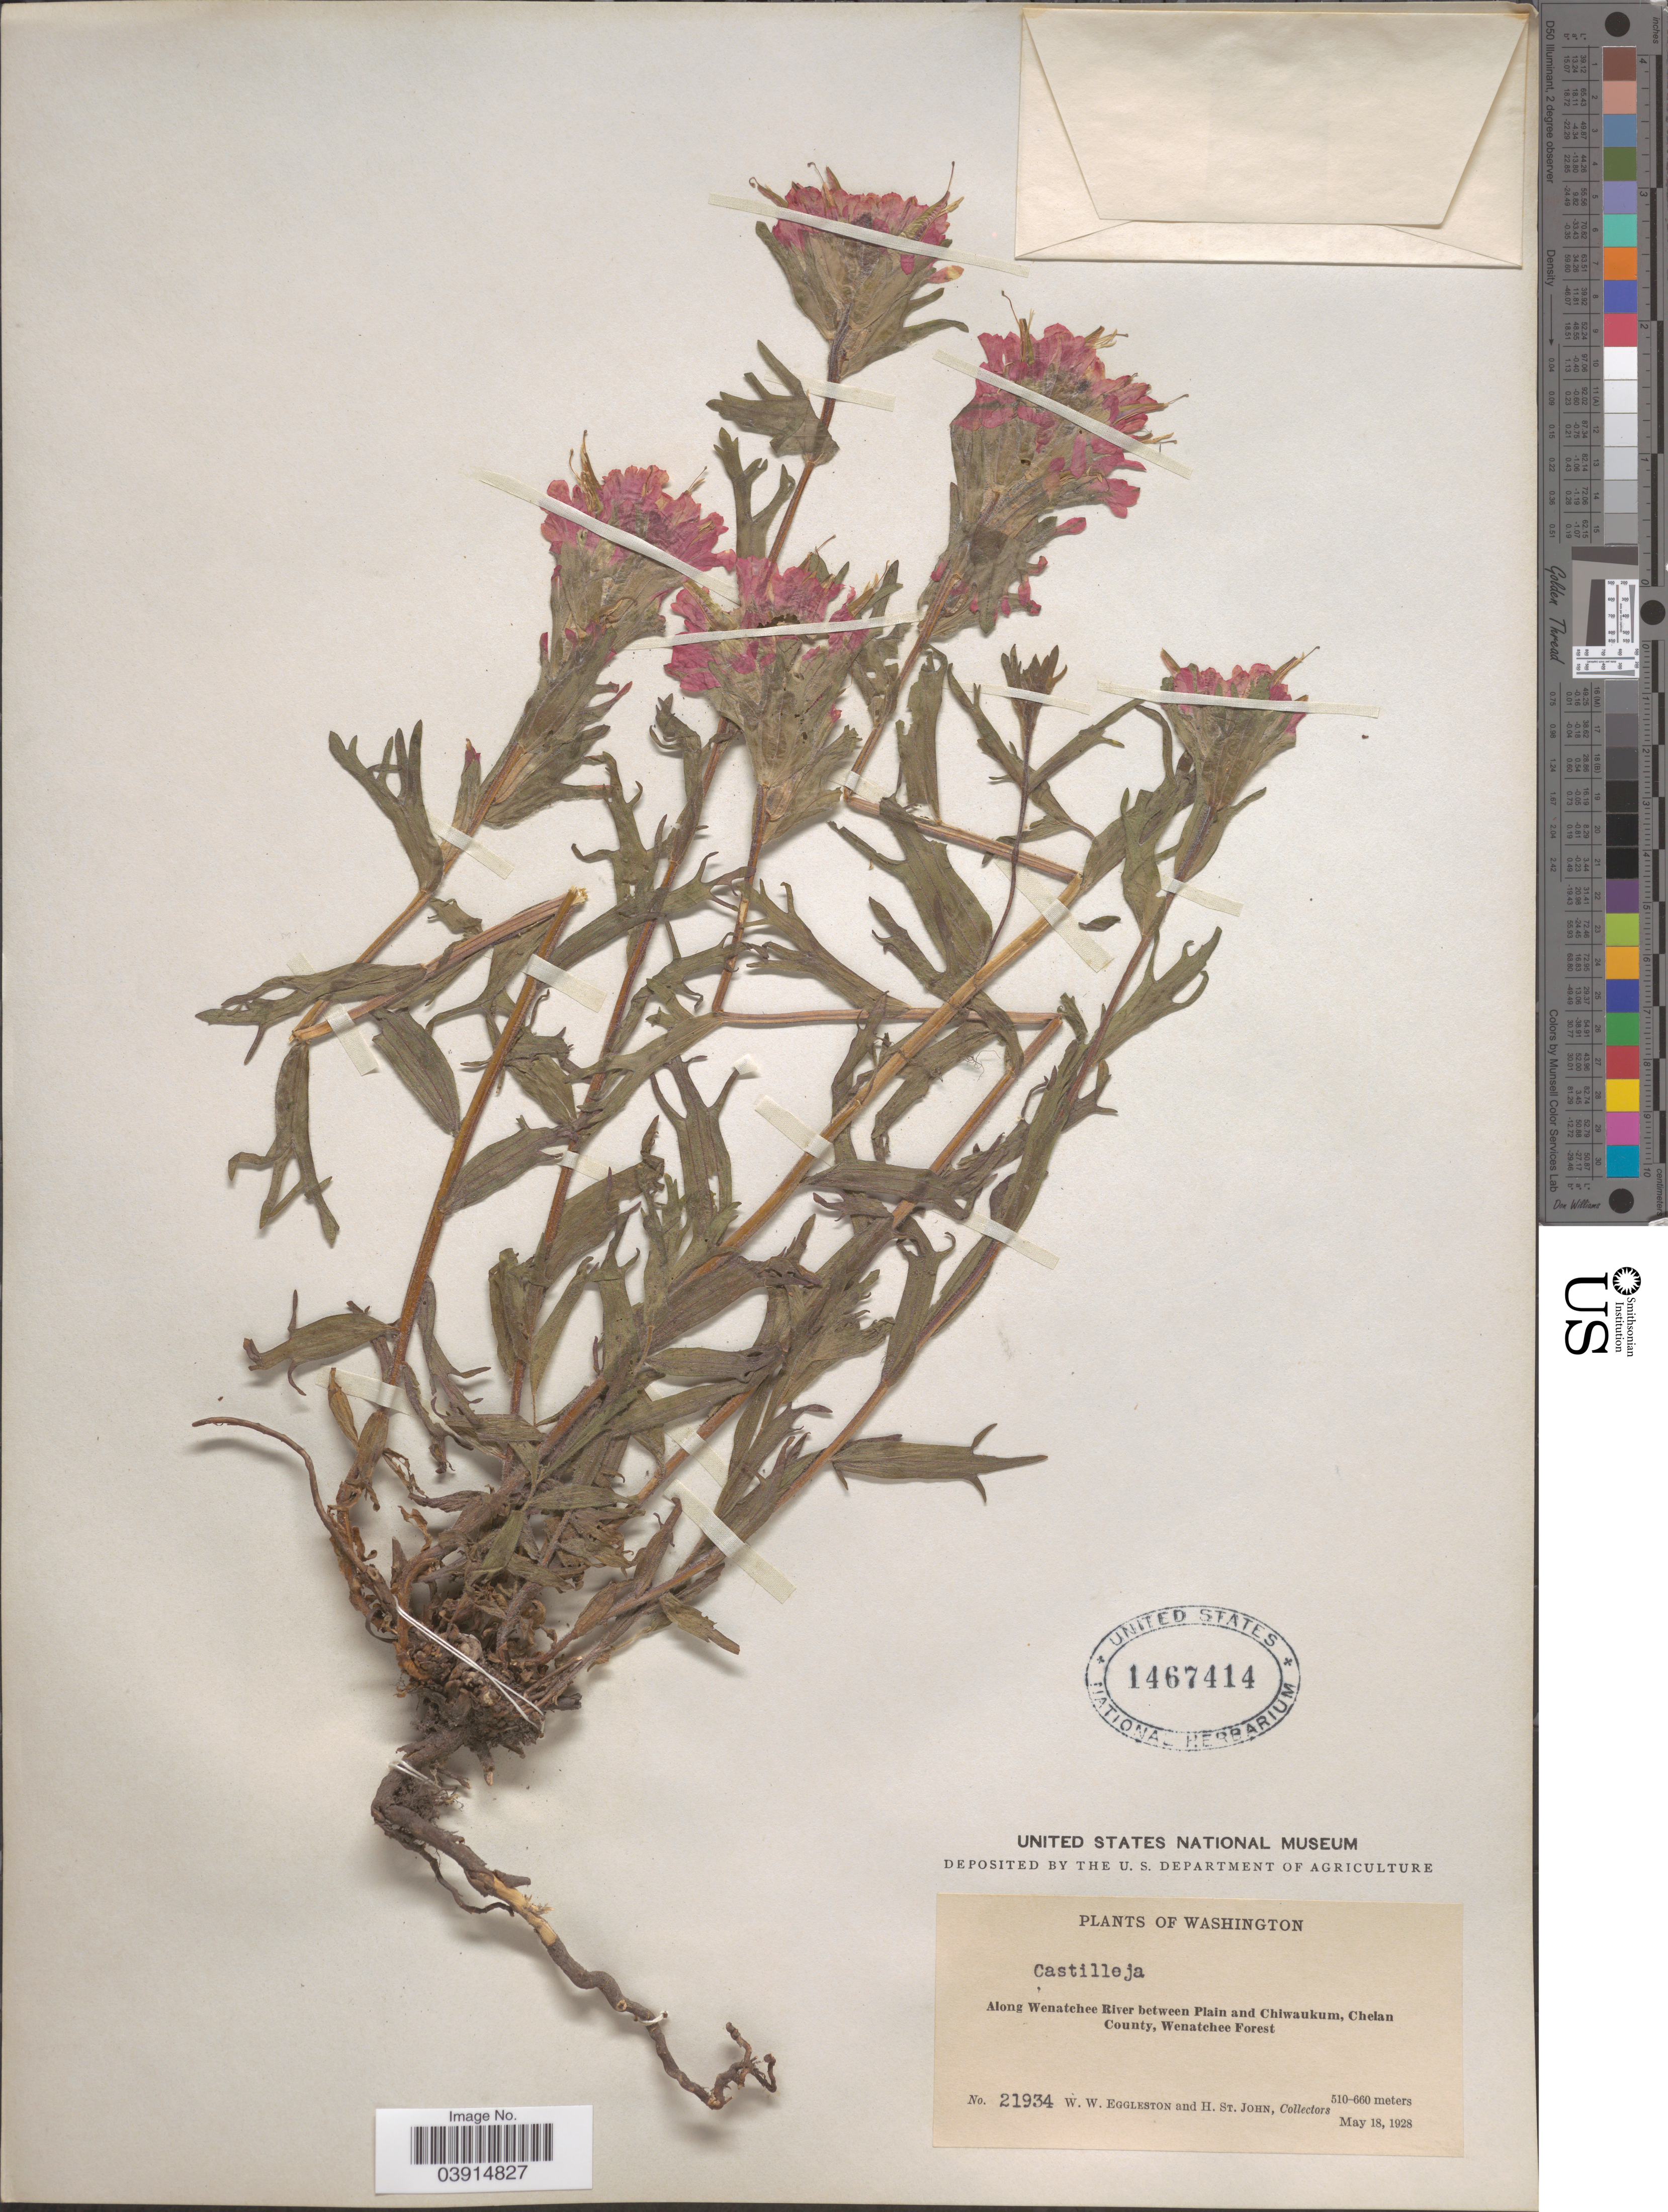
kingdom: Plantae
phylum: Tracheophyta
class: Magnoliopsida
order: Lamiales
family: Orobanchaceae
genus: Castilleja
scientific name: Castilleja sp.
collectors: W. W. Eggleston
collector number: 21934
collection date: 1928-05-18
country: United States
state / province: Washington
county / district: Chelan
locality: Along Wenatchee River between Plain and Chiwaukum, Chelan County, Wenatchee Forest.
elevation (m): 510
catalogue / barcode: US 1467414